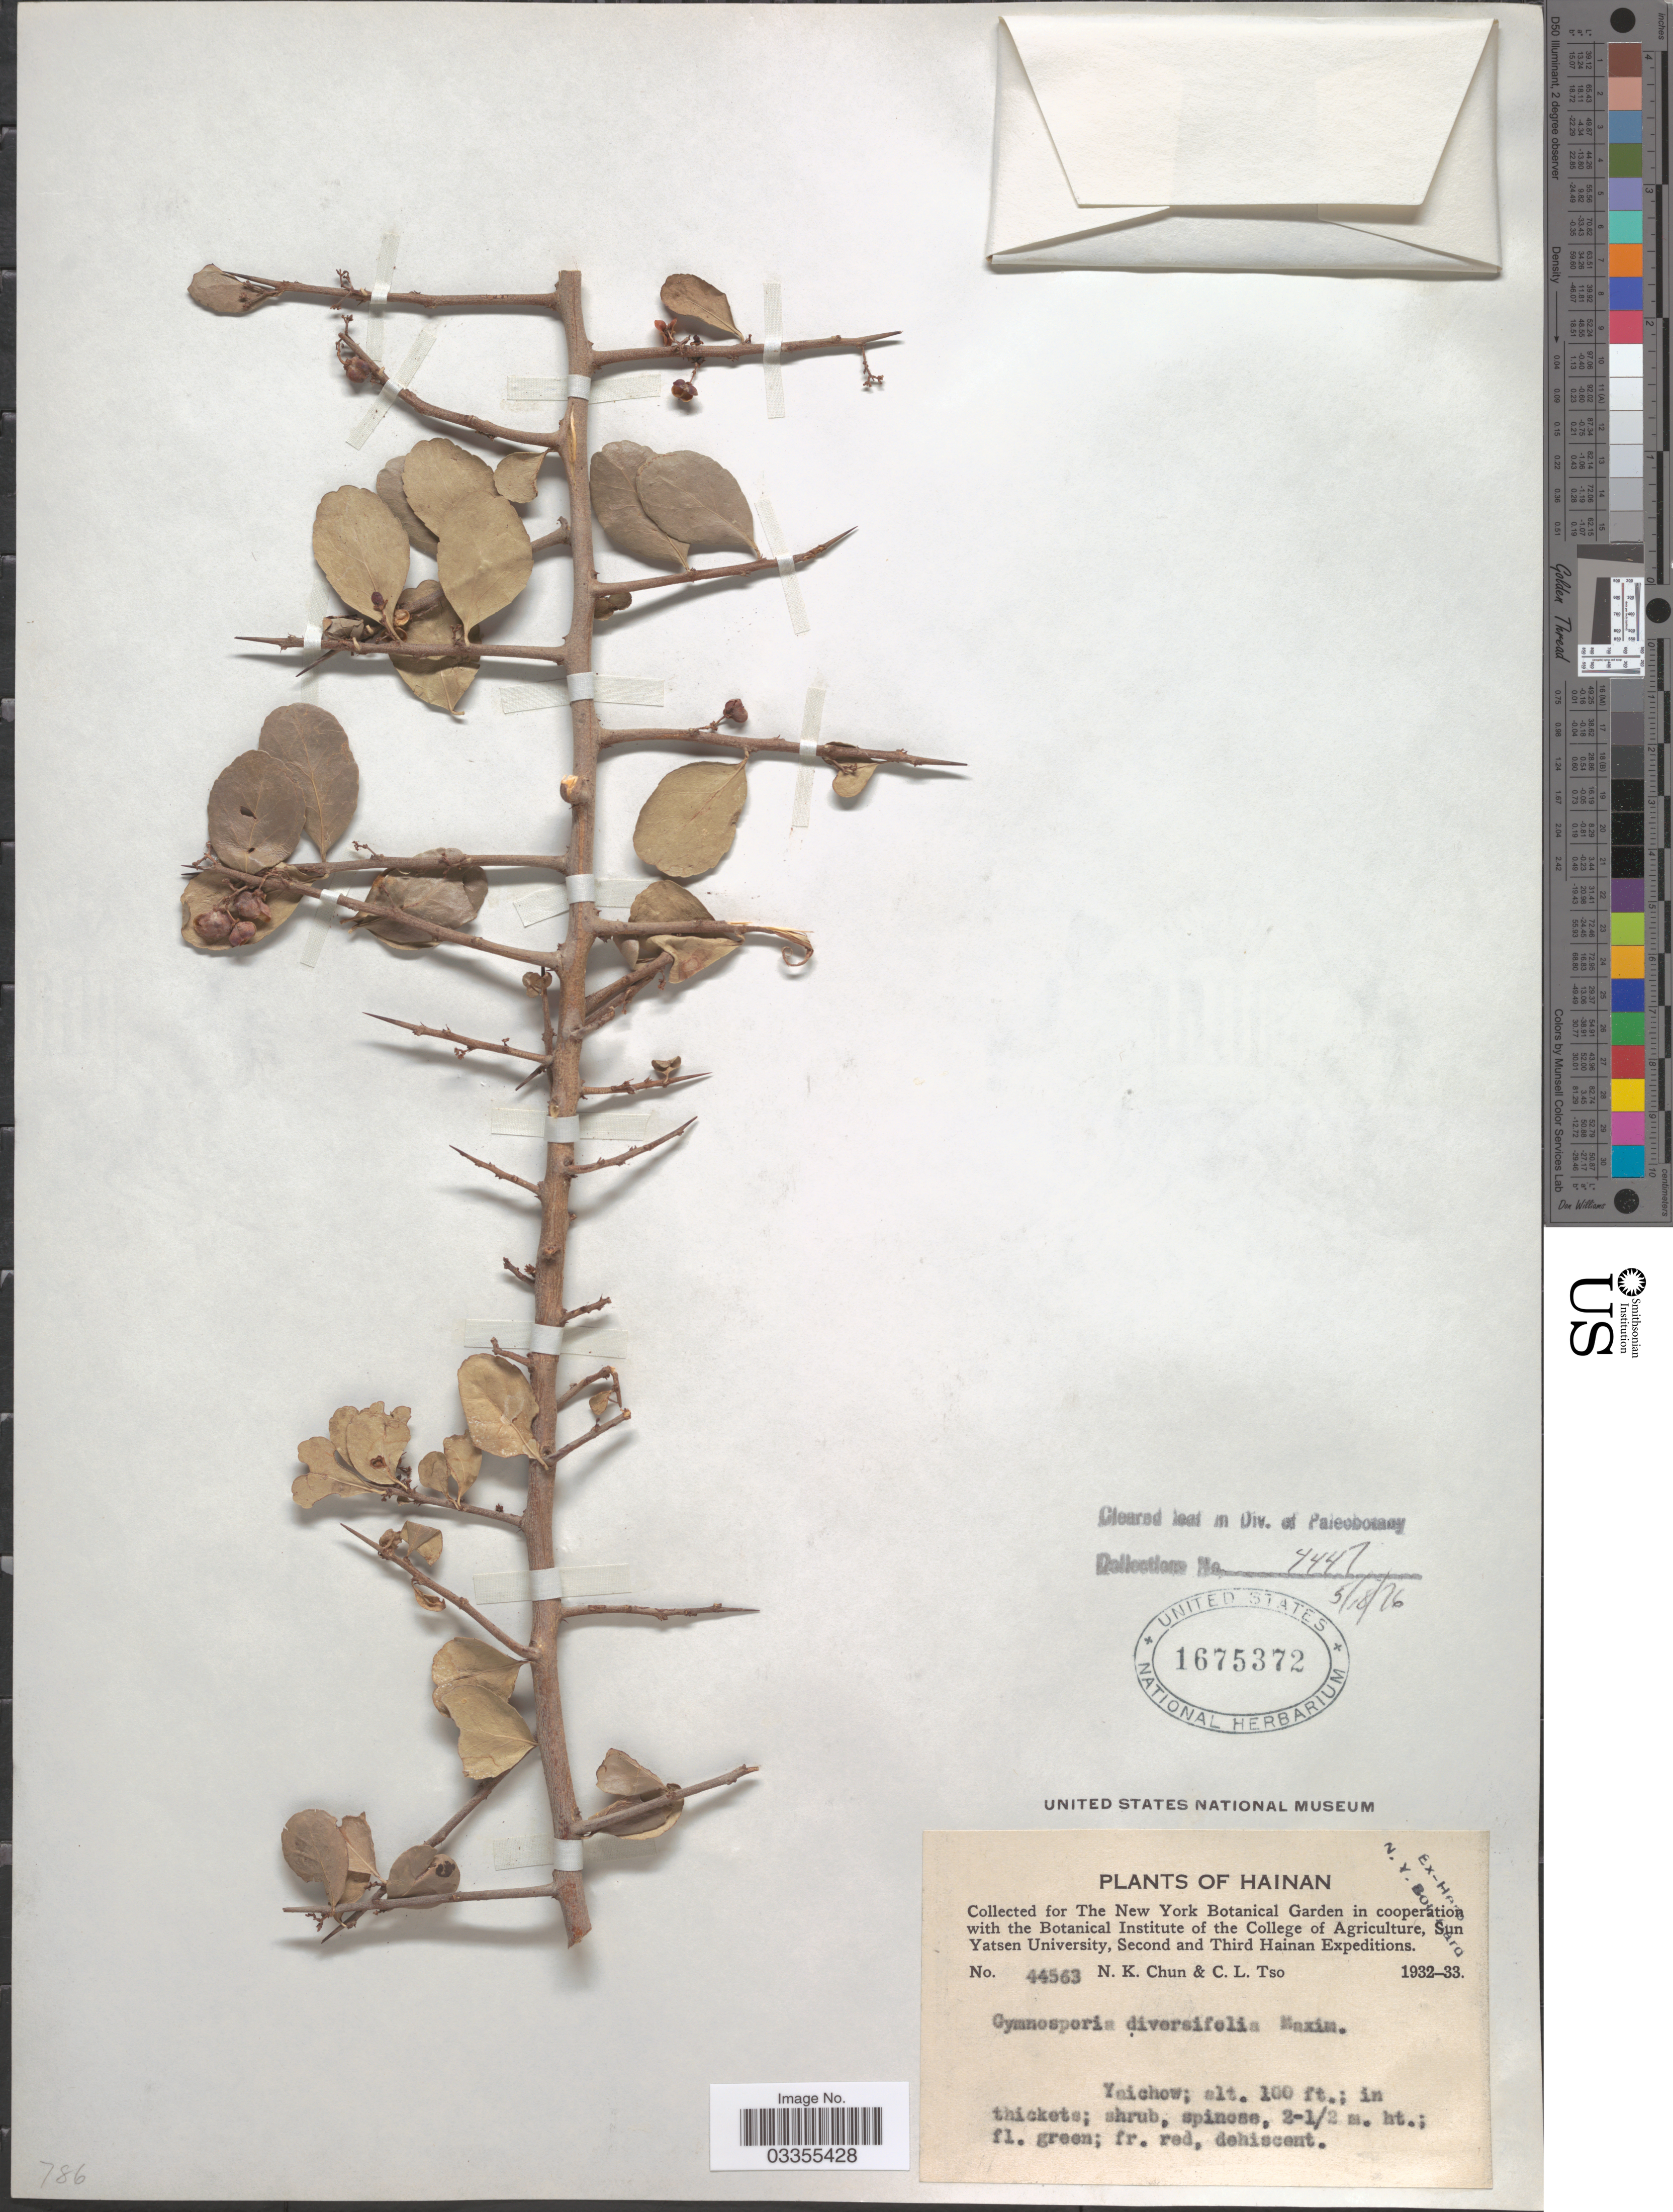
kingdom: Plantae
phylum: Tracheophyta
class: Magnoliopsida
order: Celastrales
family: Celastraceae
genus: Gymnosporia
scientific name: Gymnosporia diversifolia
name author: Maxim.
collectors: N. K. Chun & C. Tso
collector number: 44563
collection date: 1932/1933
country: China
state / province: Hainan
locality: Yaichow.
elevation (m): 30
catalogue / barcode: US 1675372